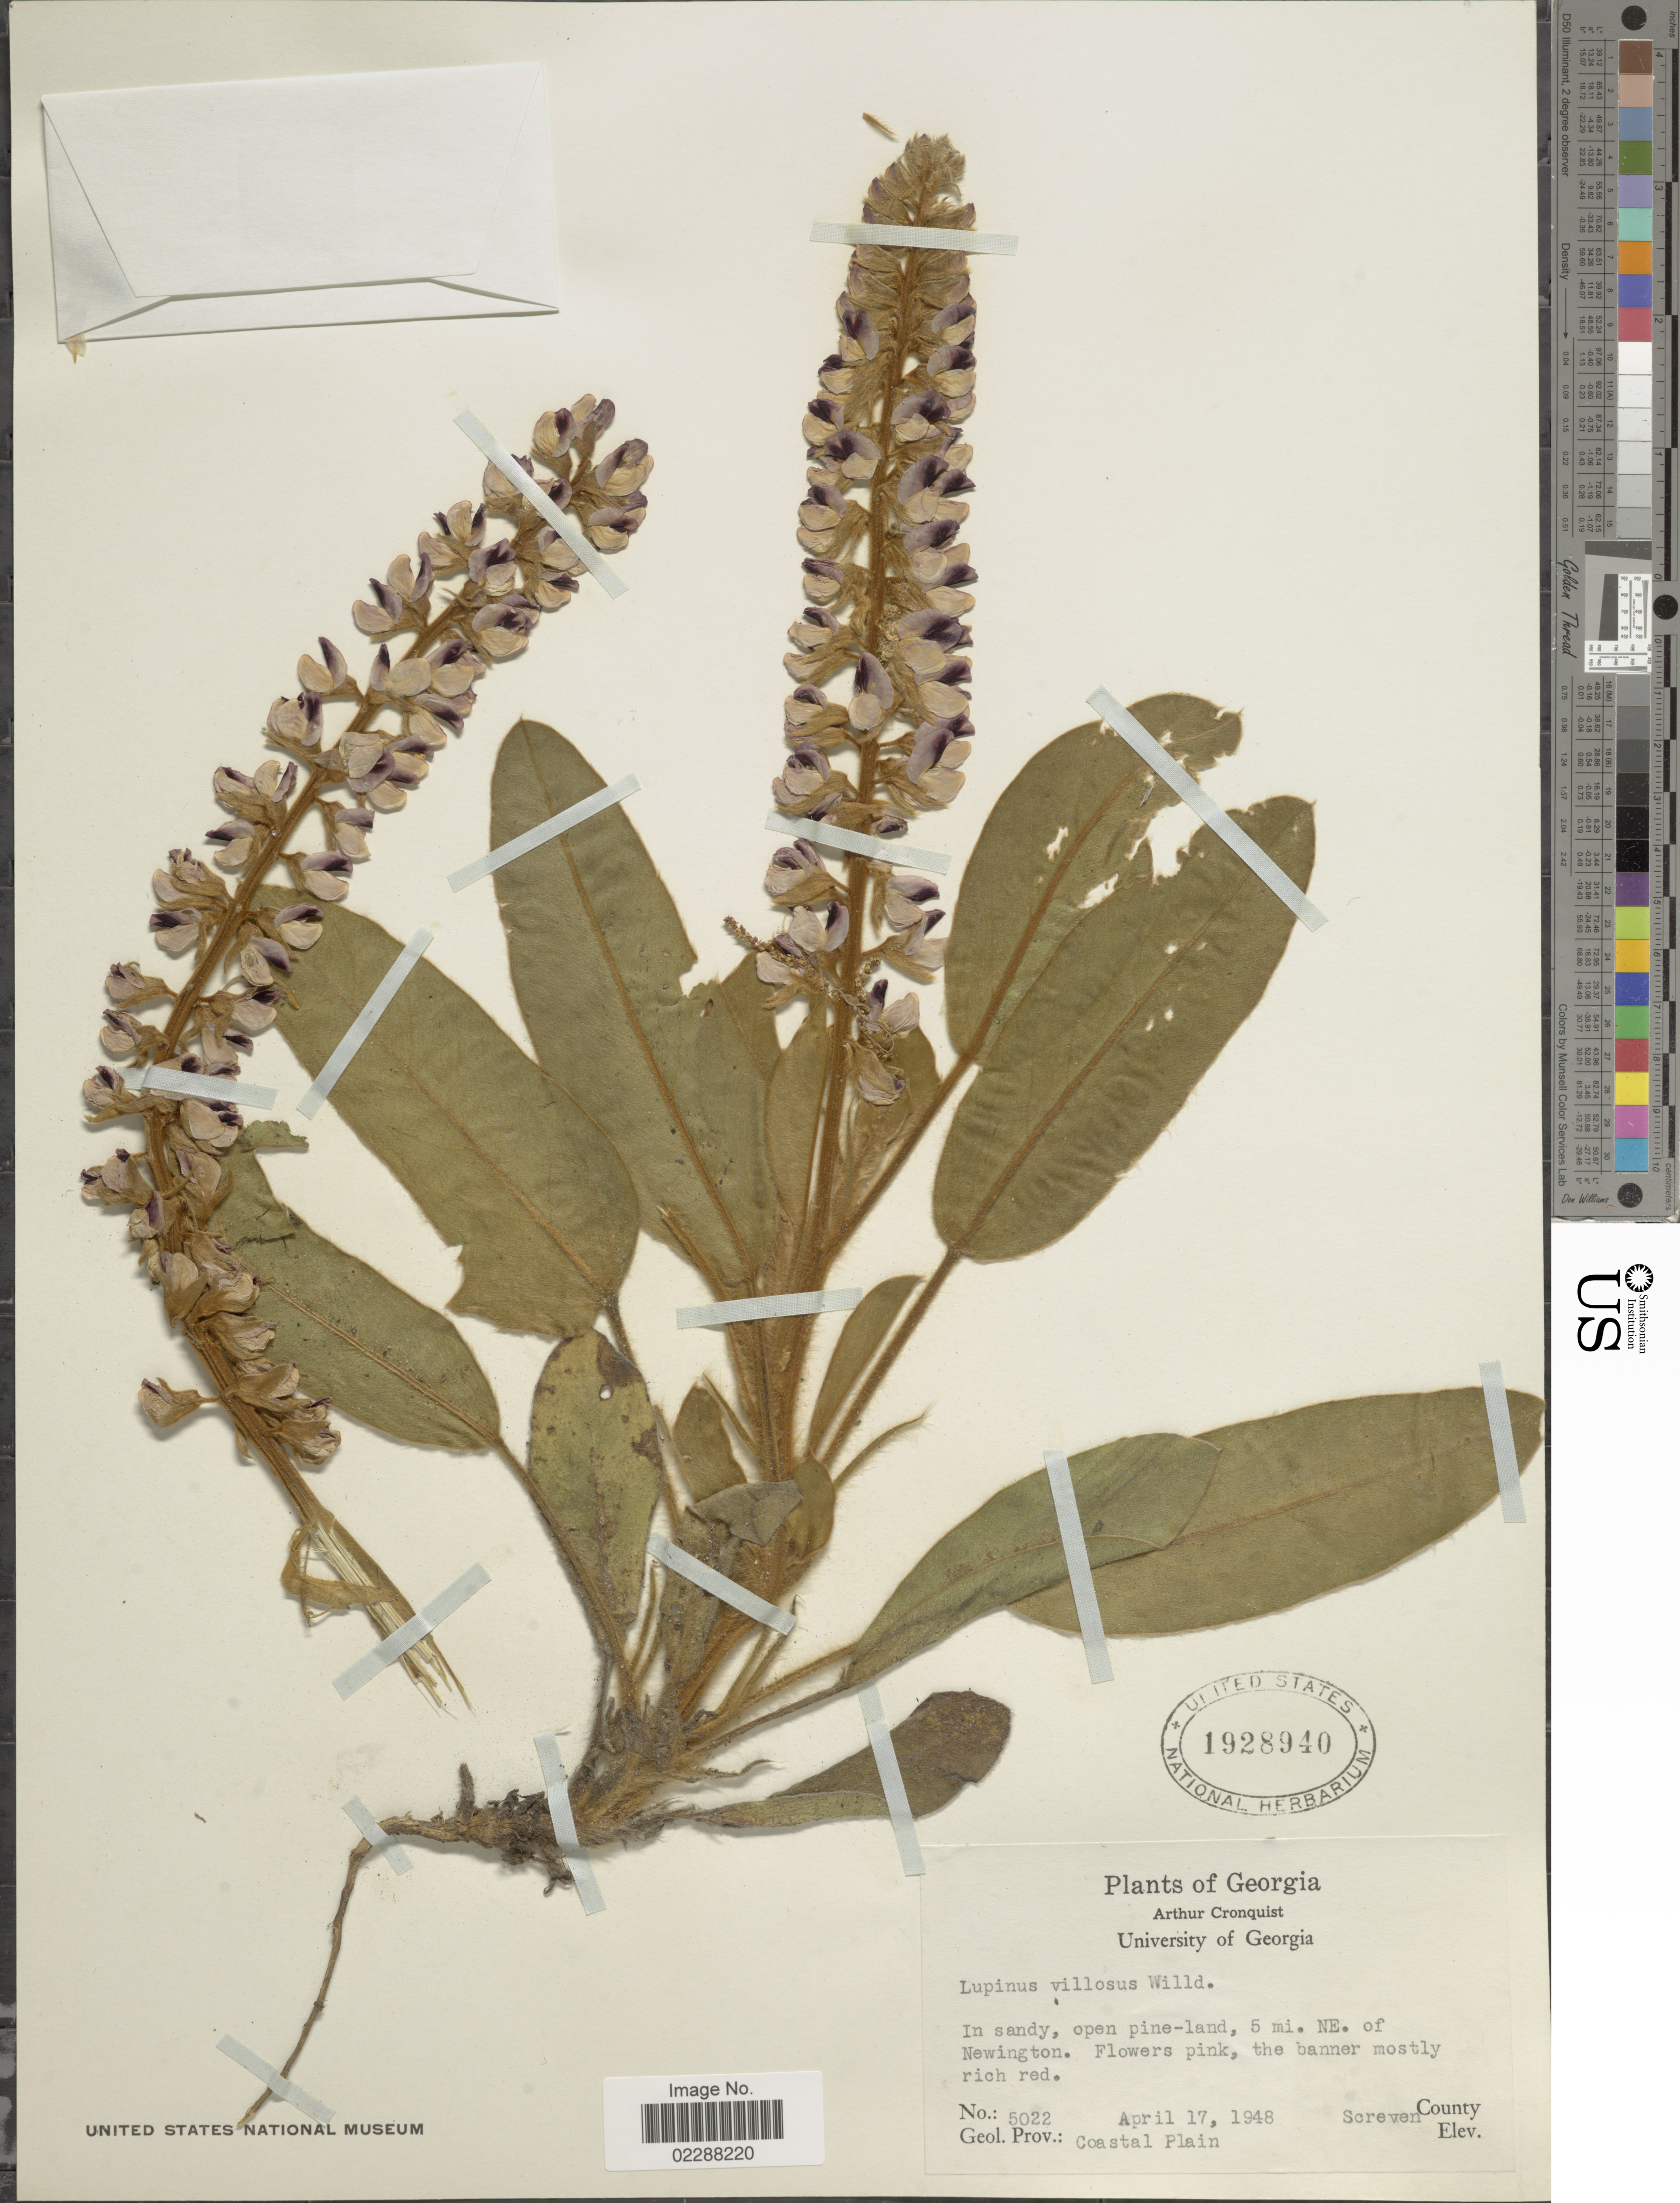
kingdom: Plantae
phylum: Tracheophyta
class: Magnoliopsida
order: Fabales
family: Fabaceae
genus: Lupinus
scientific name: Lupinus villosus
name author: Willd.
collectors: A. J. Cronquist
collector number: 5022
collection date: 1948-04-17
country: United States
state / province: Georgia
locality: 5 mi. NE. of Newington, Screven County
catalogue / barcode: US 1928940